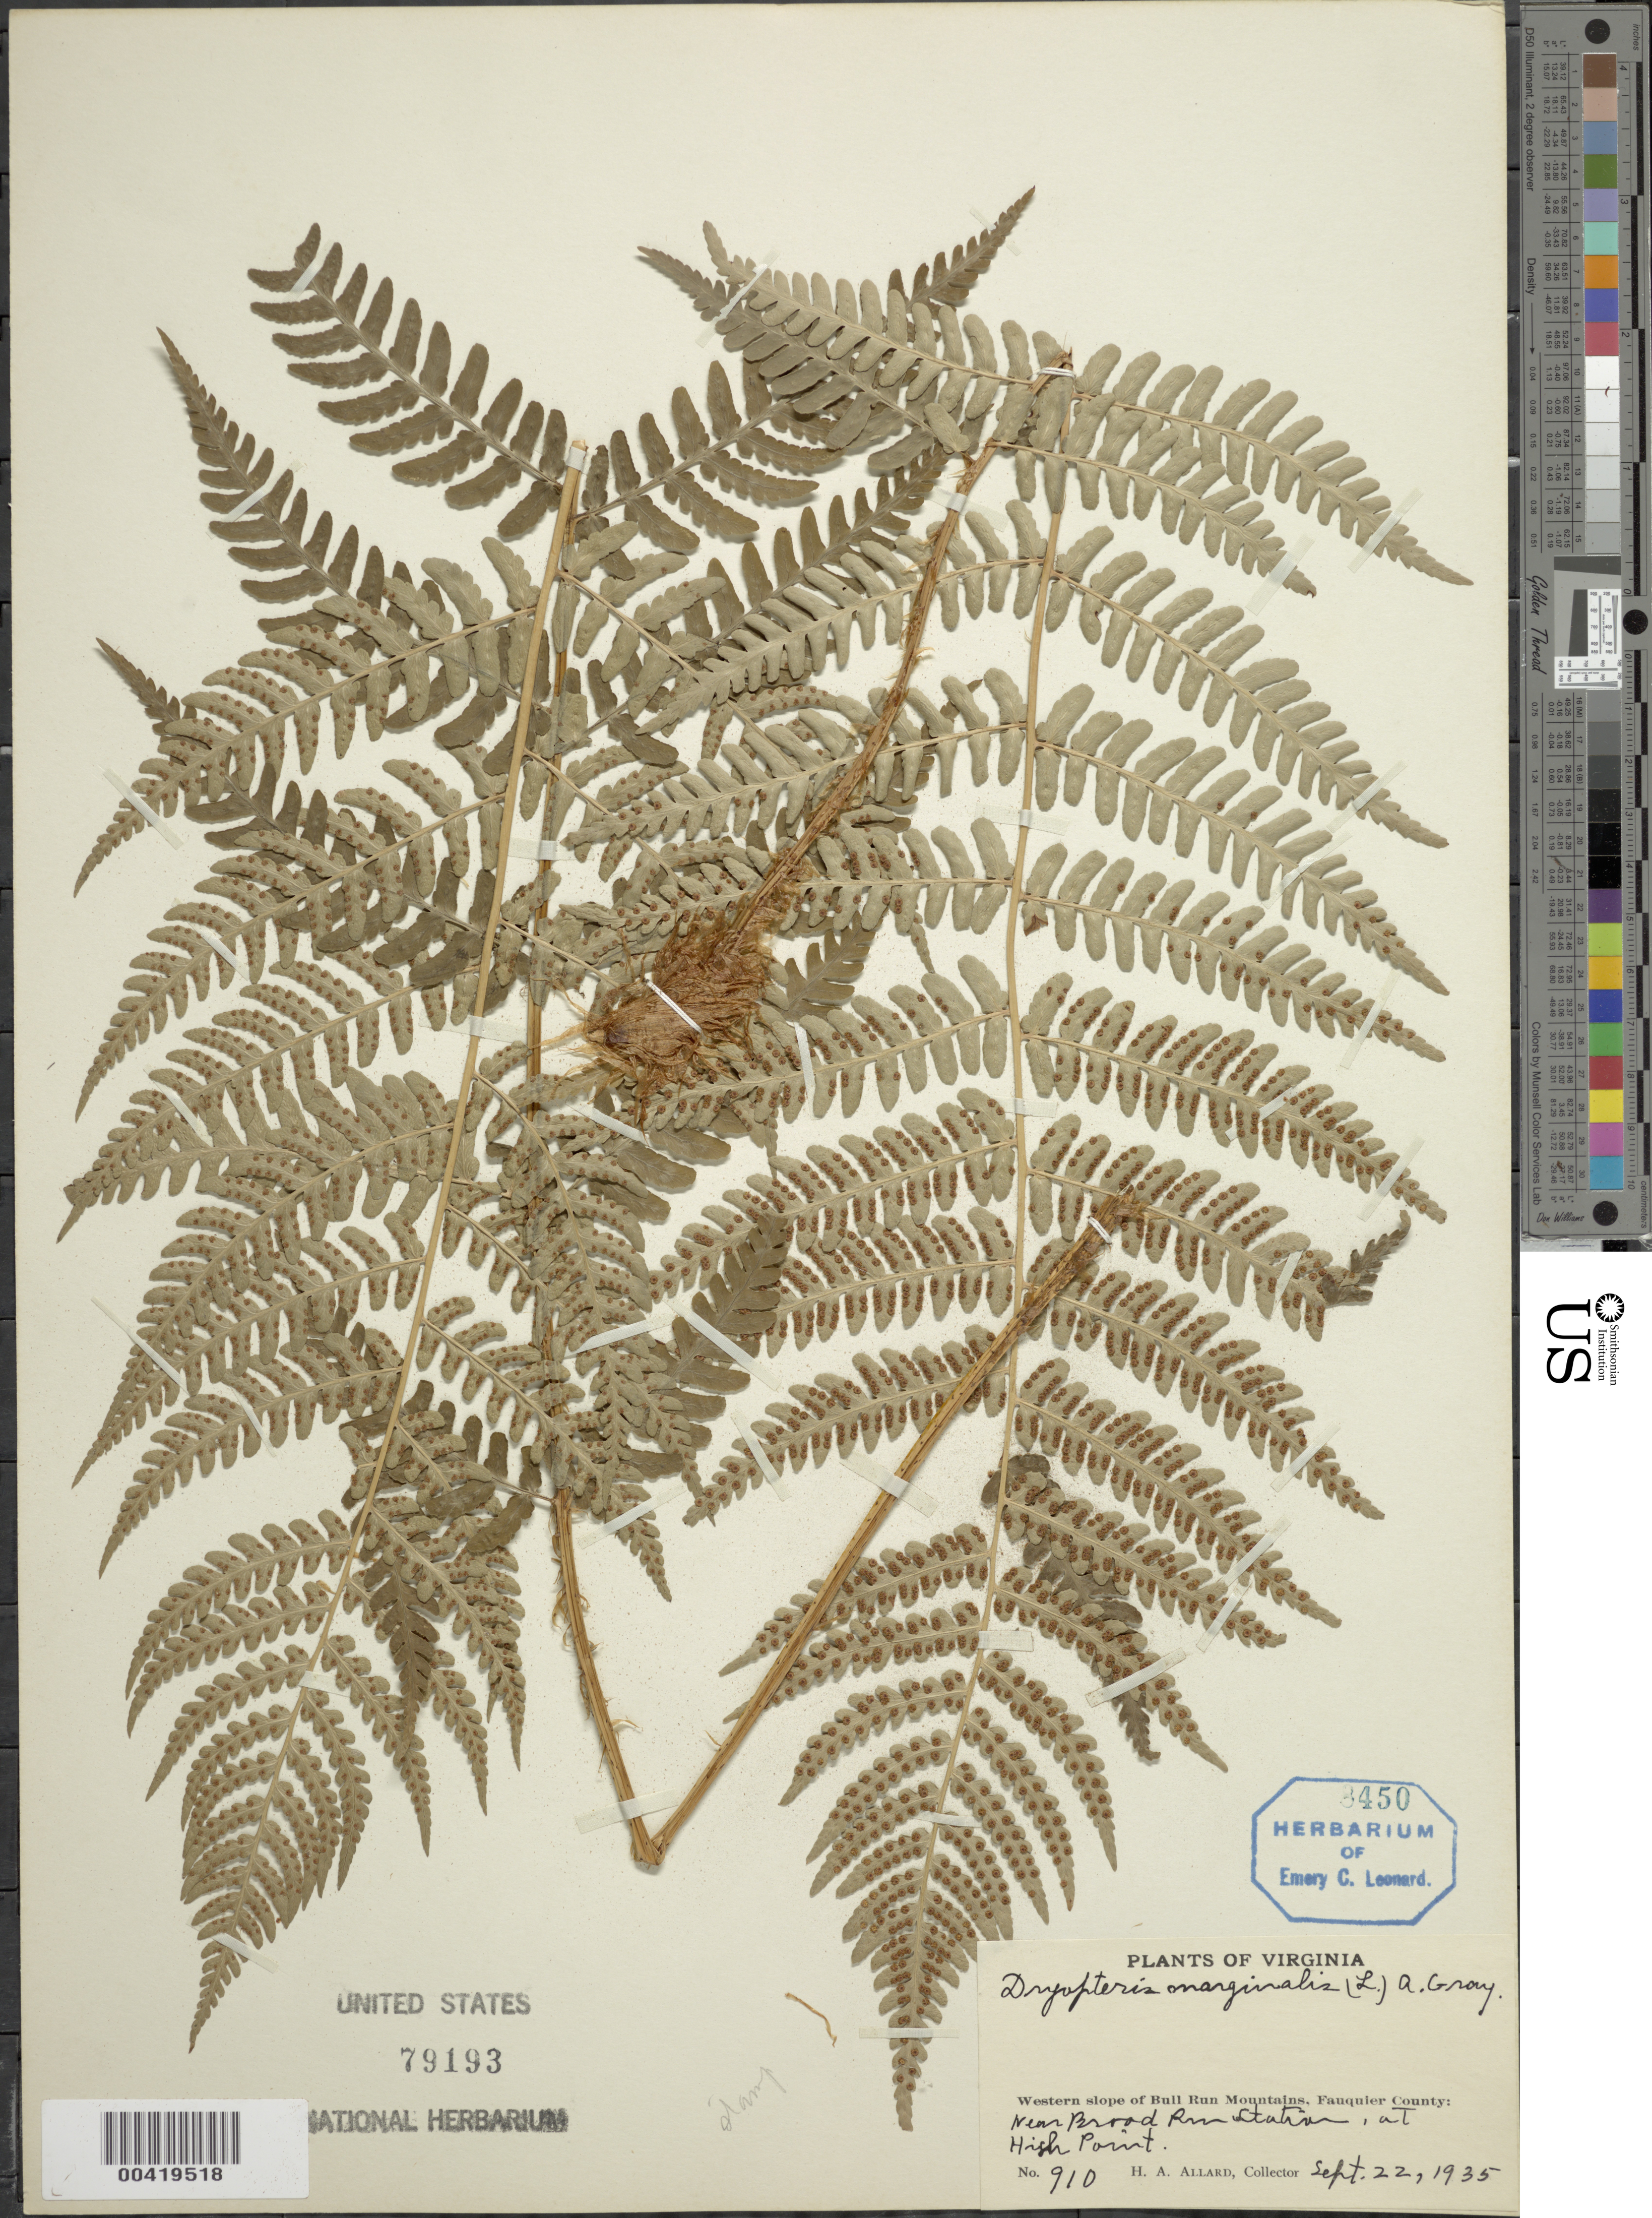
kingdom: Plantae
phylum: Tracheophyta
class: Polypodiopsida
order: Polypodiales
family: Dryopteridaceae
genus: Dryopteris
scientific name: Dryopteris marginalis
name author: (L.) A. Gray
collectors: H. A. Allard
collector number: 910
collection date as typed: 22 Sep 1935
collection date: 1935-09-22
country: United States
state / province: Virginia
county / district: Fauquier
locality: Near Broad Run Station, at High Point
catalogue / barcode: US 79193